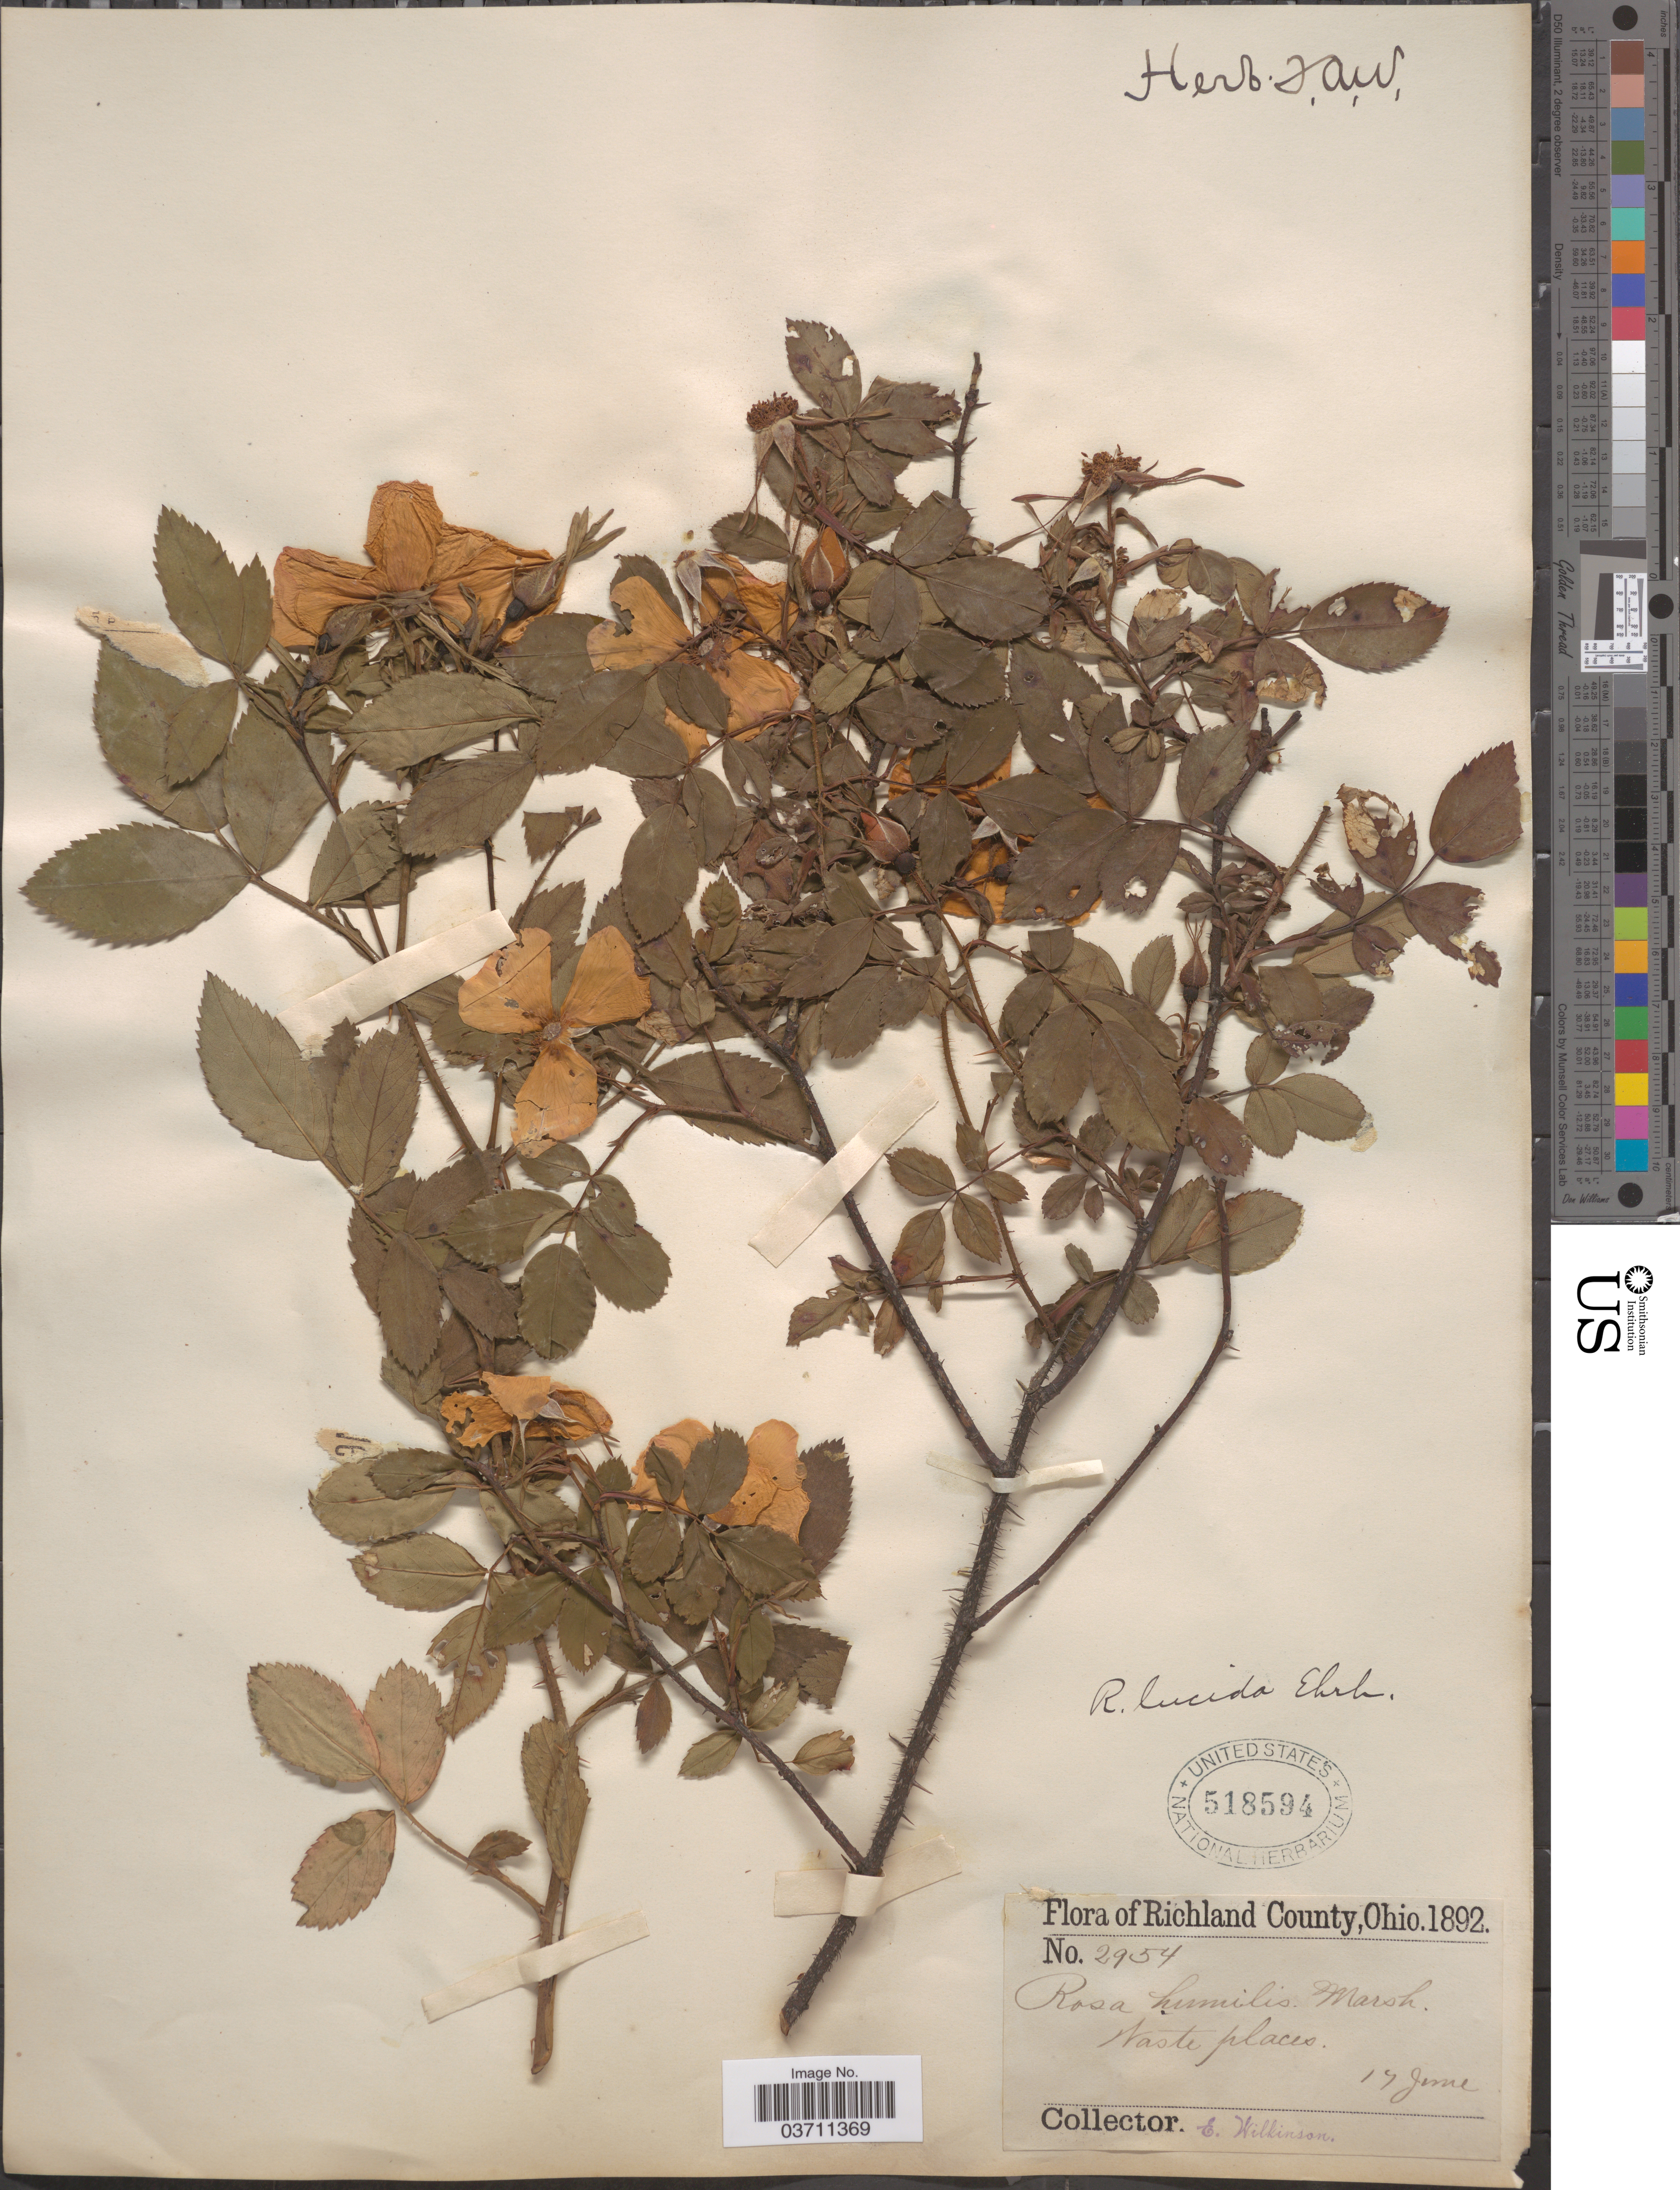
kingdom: Plantae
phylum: Tracheophyta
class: Magnoliopsida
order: Rosales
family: Rosaceae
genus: Rosa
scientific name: Rosa lucida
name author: Meehan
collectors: E. Wilkinson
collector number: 2954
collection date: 1892-06-17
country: United States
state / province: Ohio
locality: Richland County.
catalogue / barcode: US 518594